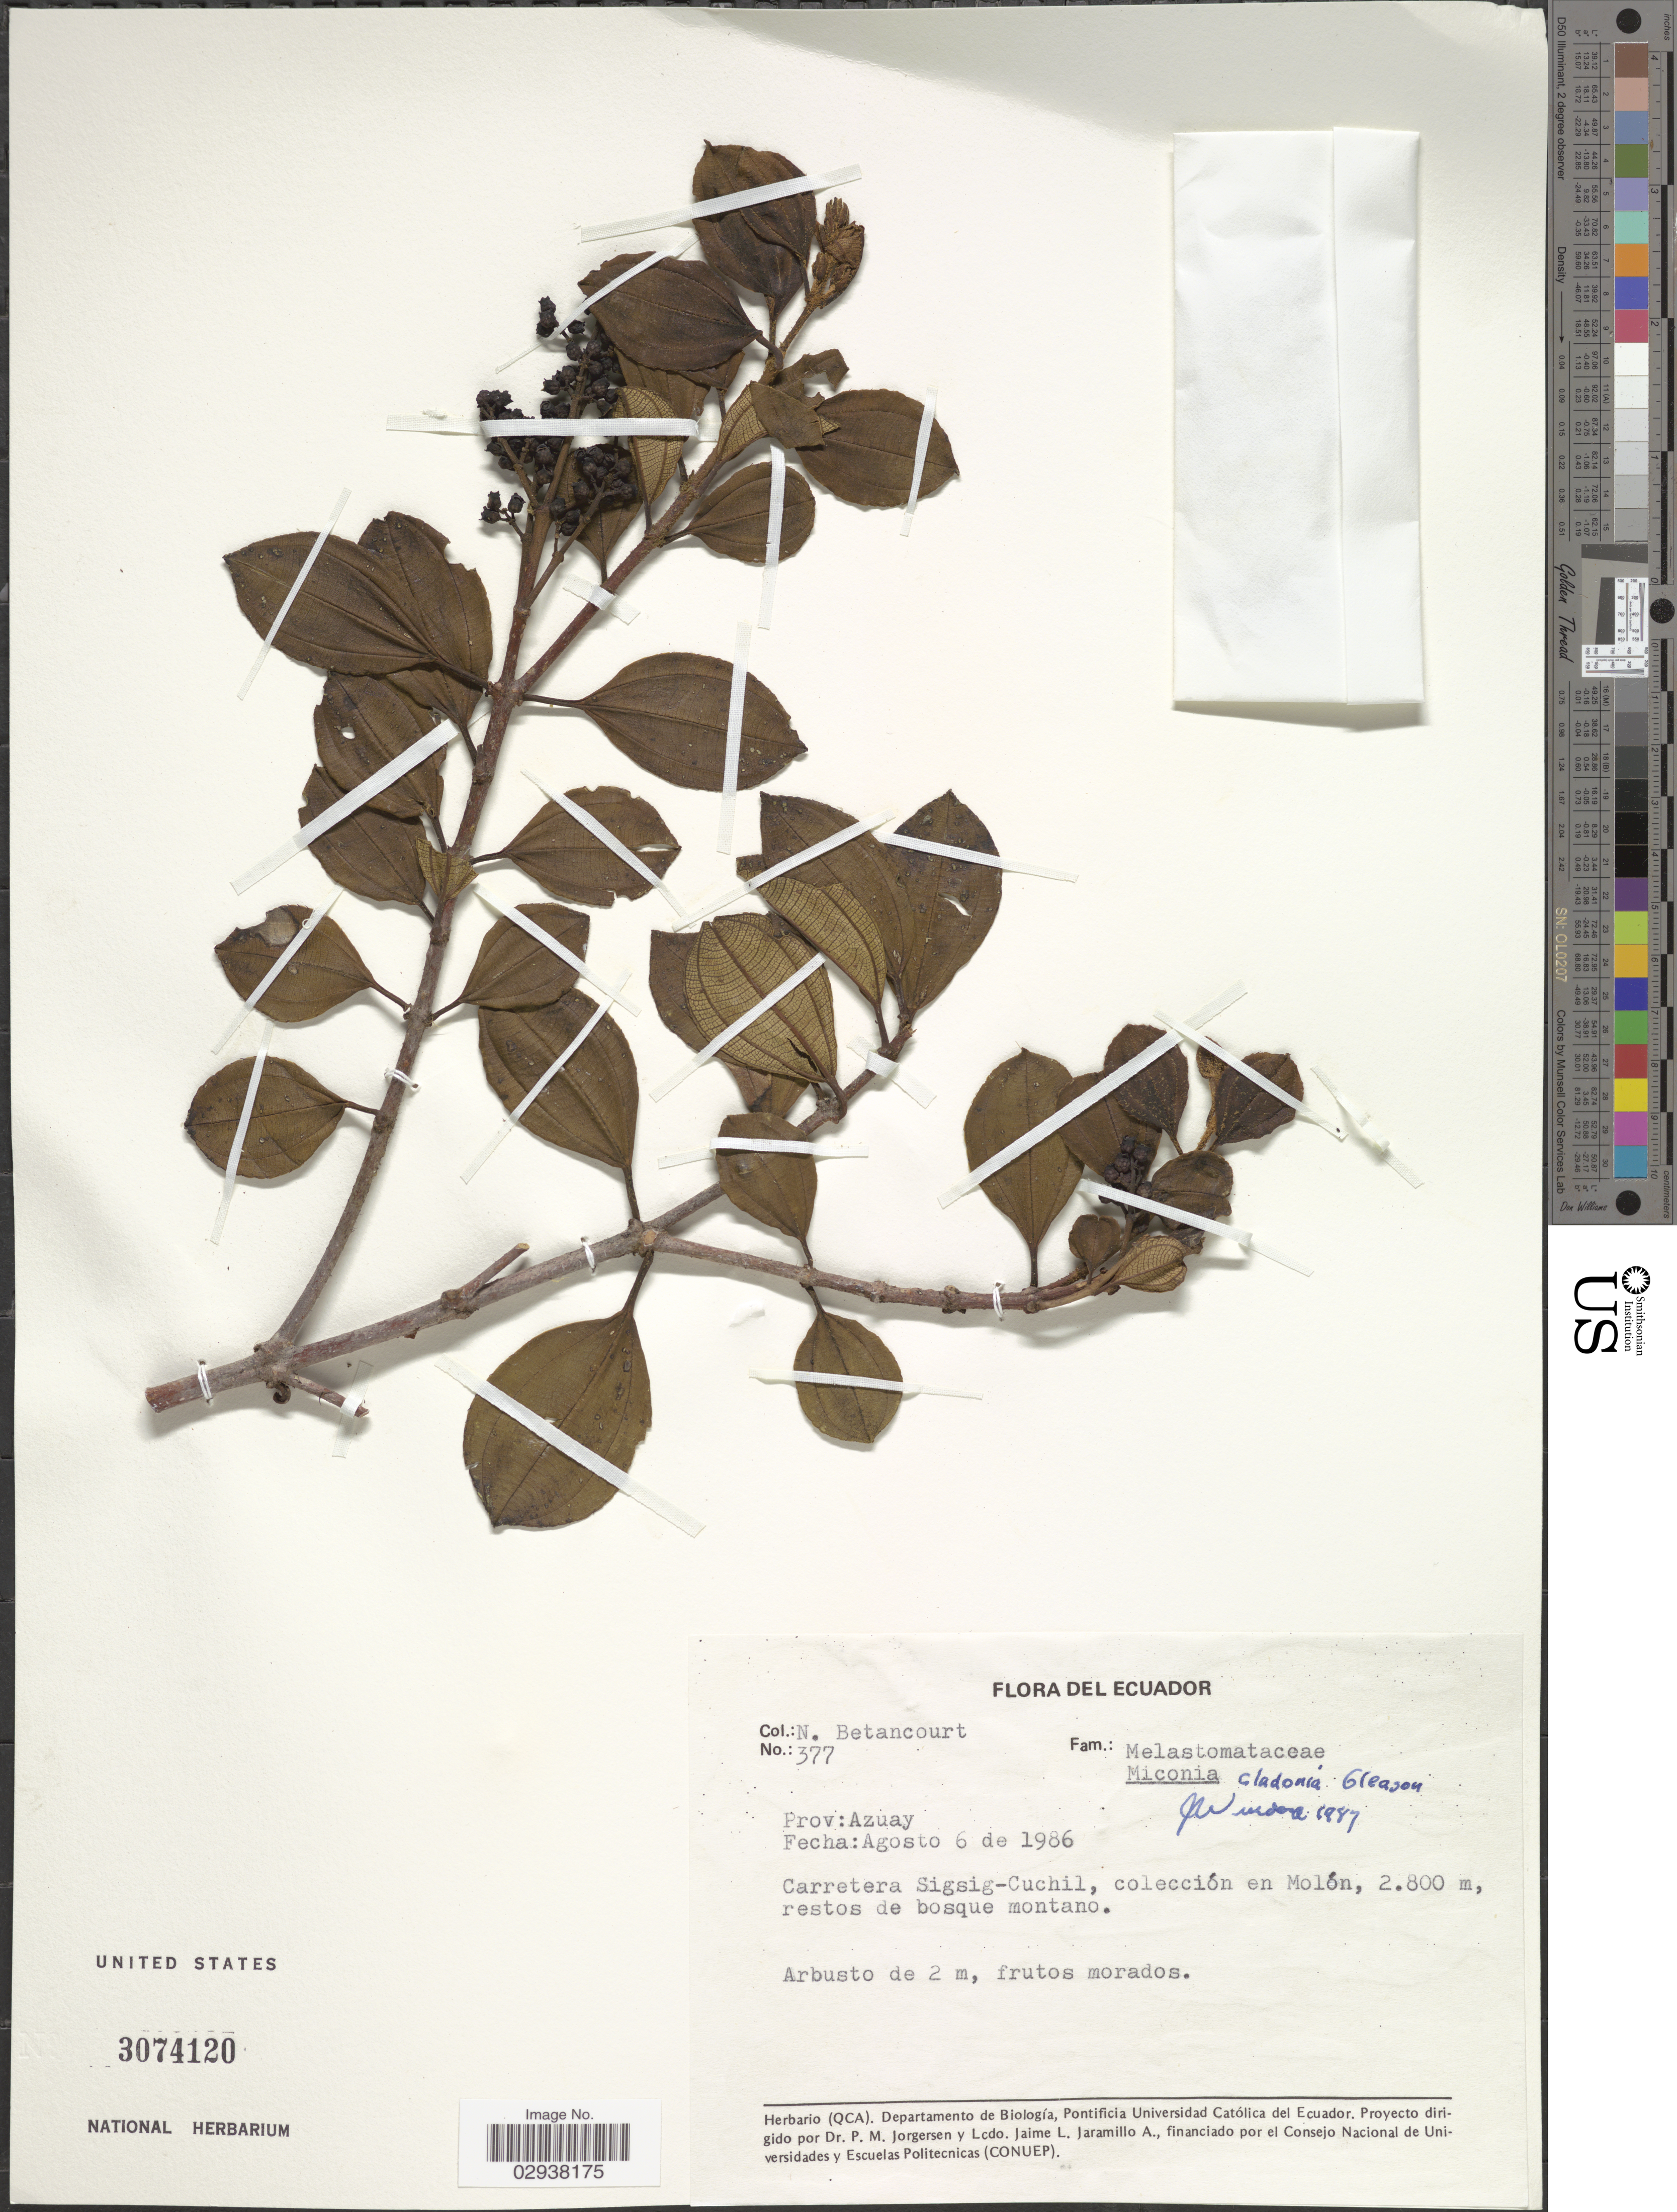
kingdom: Plantae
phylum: Tracheophyta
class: Magnoliopsida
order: Myrtales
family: Melastomataceae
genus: Miconia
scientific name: Miconia cladonia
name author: Gleason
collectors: N. Betancourt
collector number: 377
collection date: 1986-08-06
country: Ecuador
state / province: Azuay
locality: Carretera Sigsig-Cuchil, en Molón.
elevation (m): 2800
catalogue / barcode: US 3074120